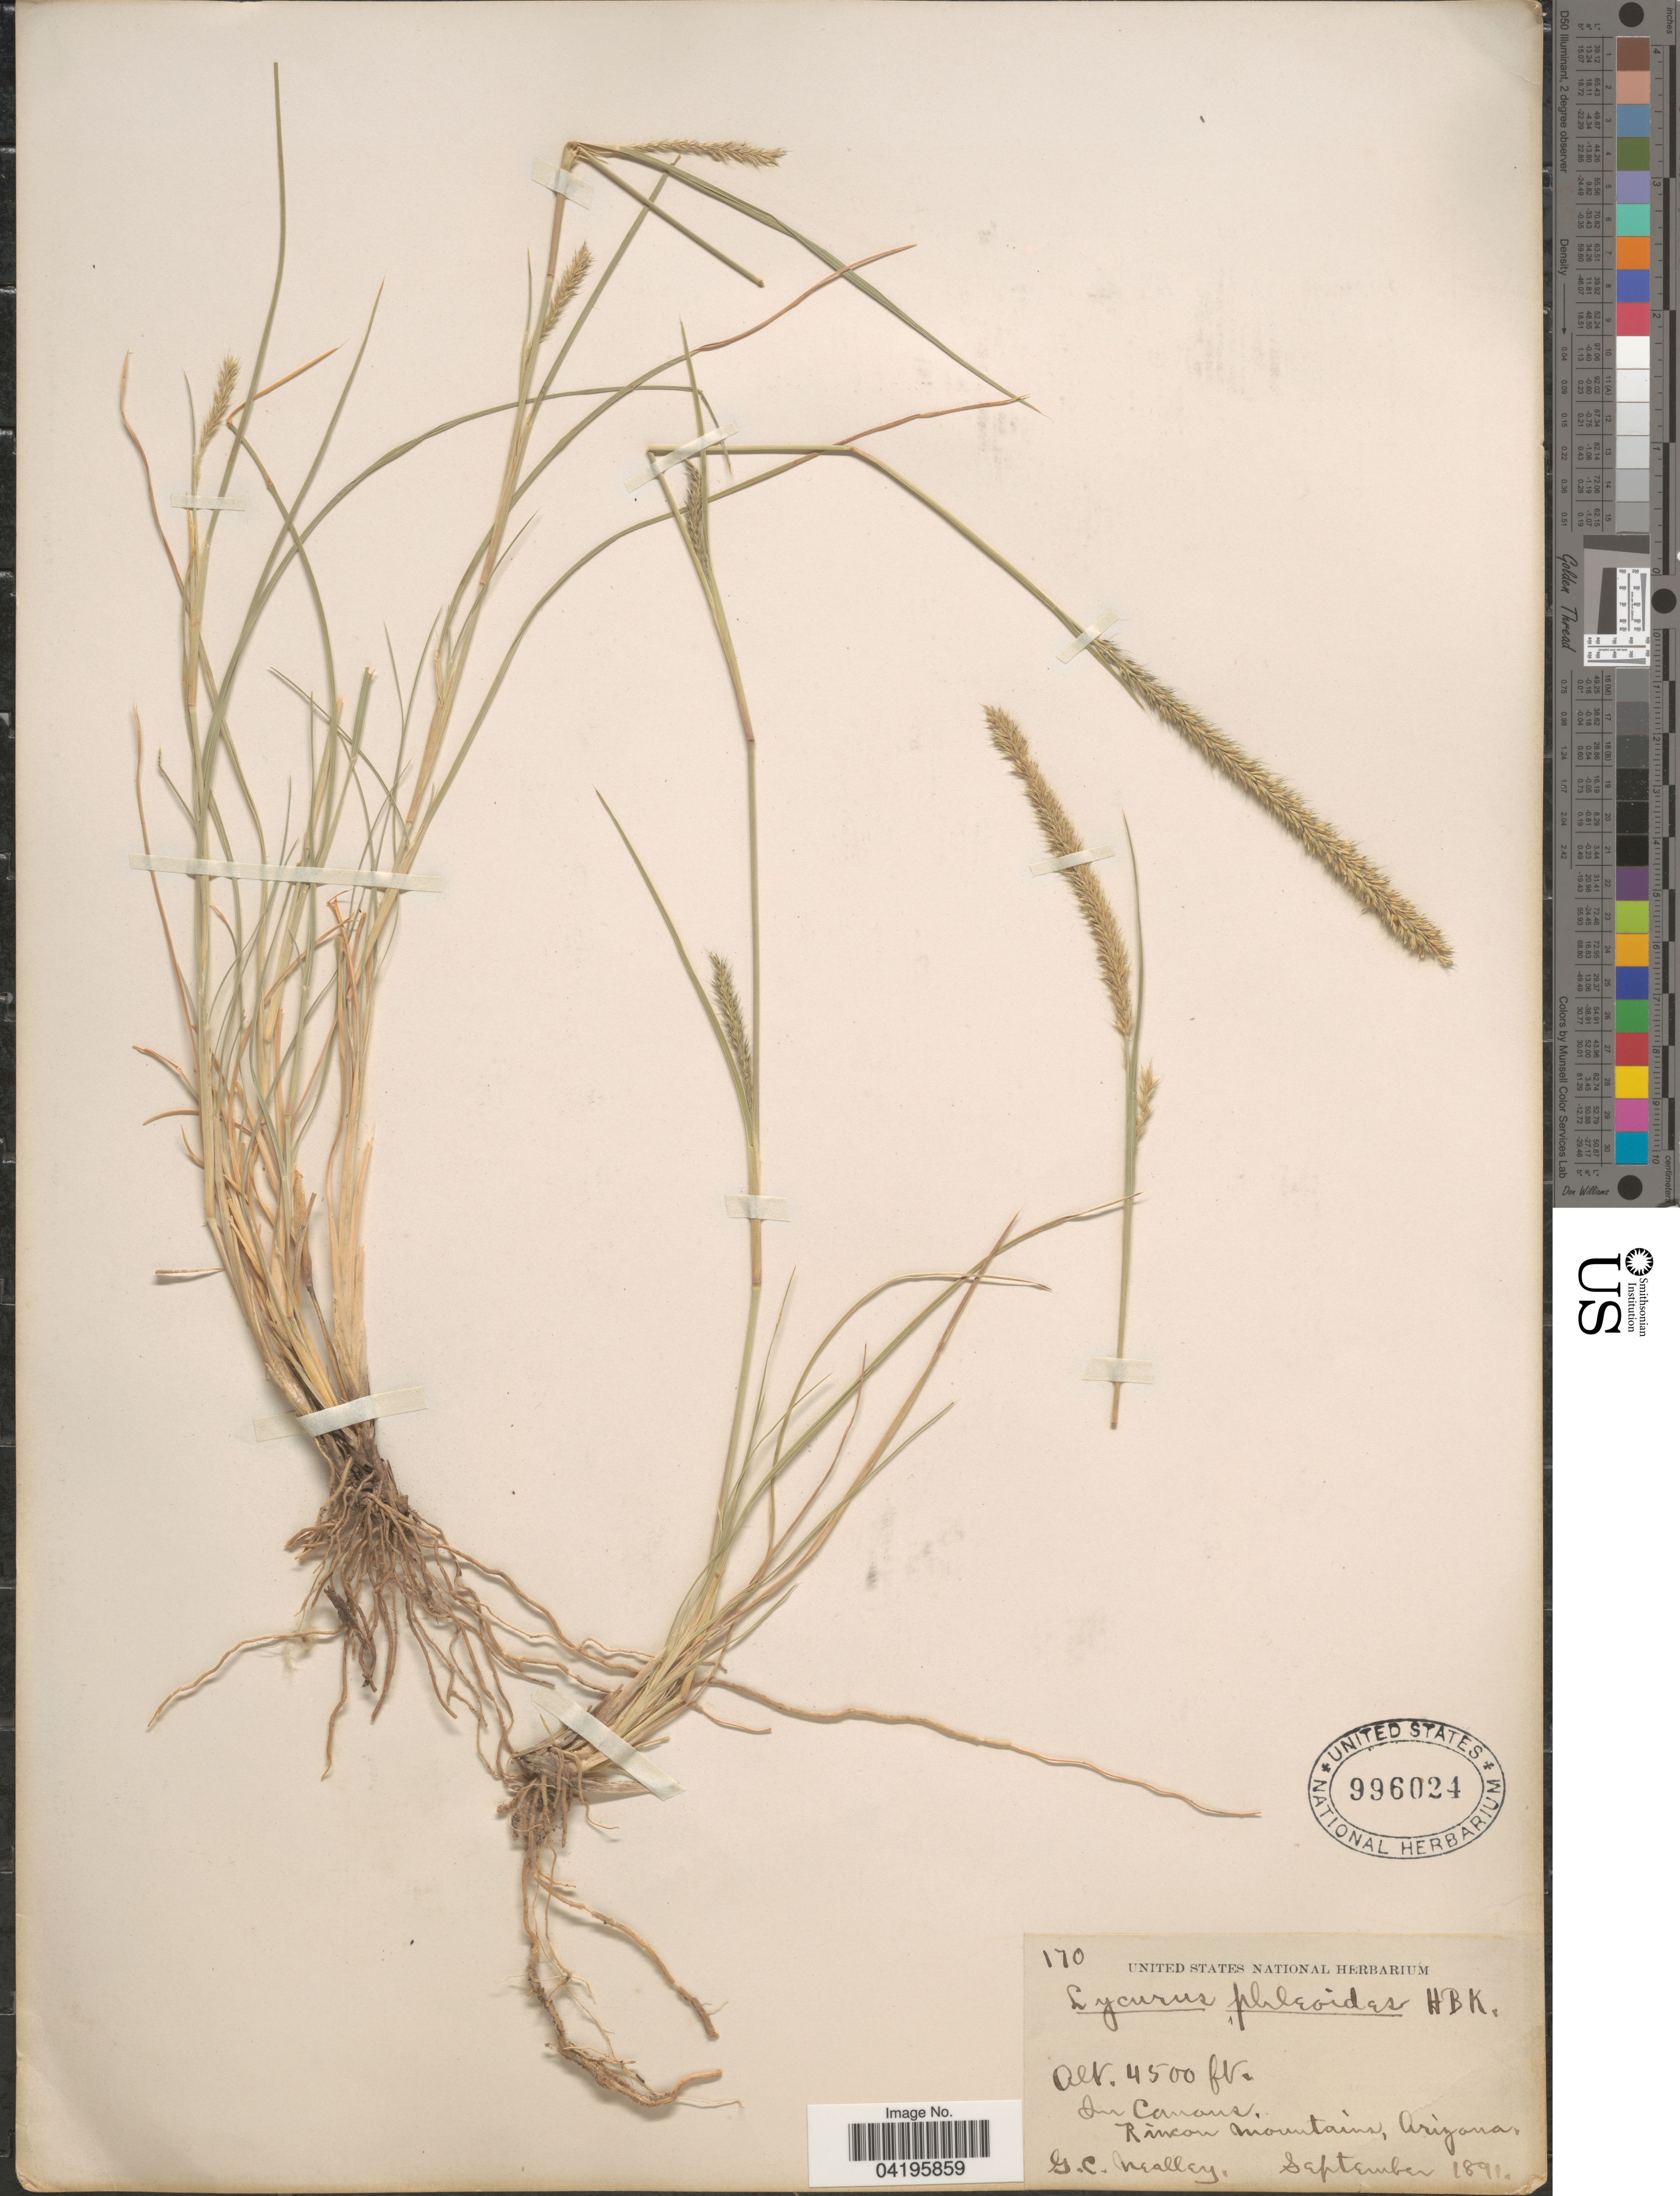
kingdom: Plantae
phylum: Tracheophyta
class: Liliopsida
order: Poales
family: Poaceae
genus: Muhlenbergia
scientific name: Muhlenbergia phleoides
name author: (Kunth) Columbus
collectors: G. C. Nealley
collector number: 170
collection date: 1891-09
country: United States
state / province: Arizona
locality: Rincon Mountains.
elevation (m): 1372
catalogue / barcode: US 996024